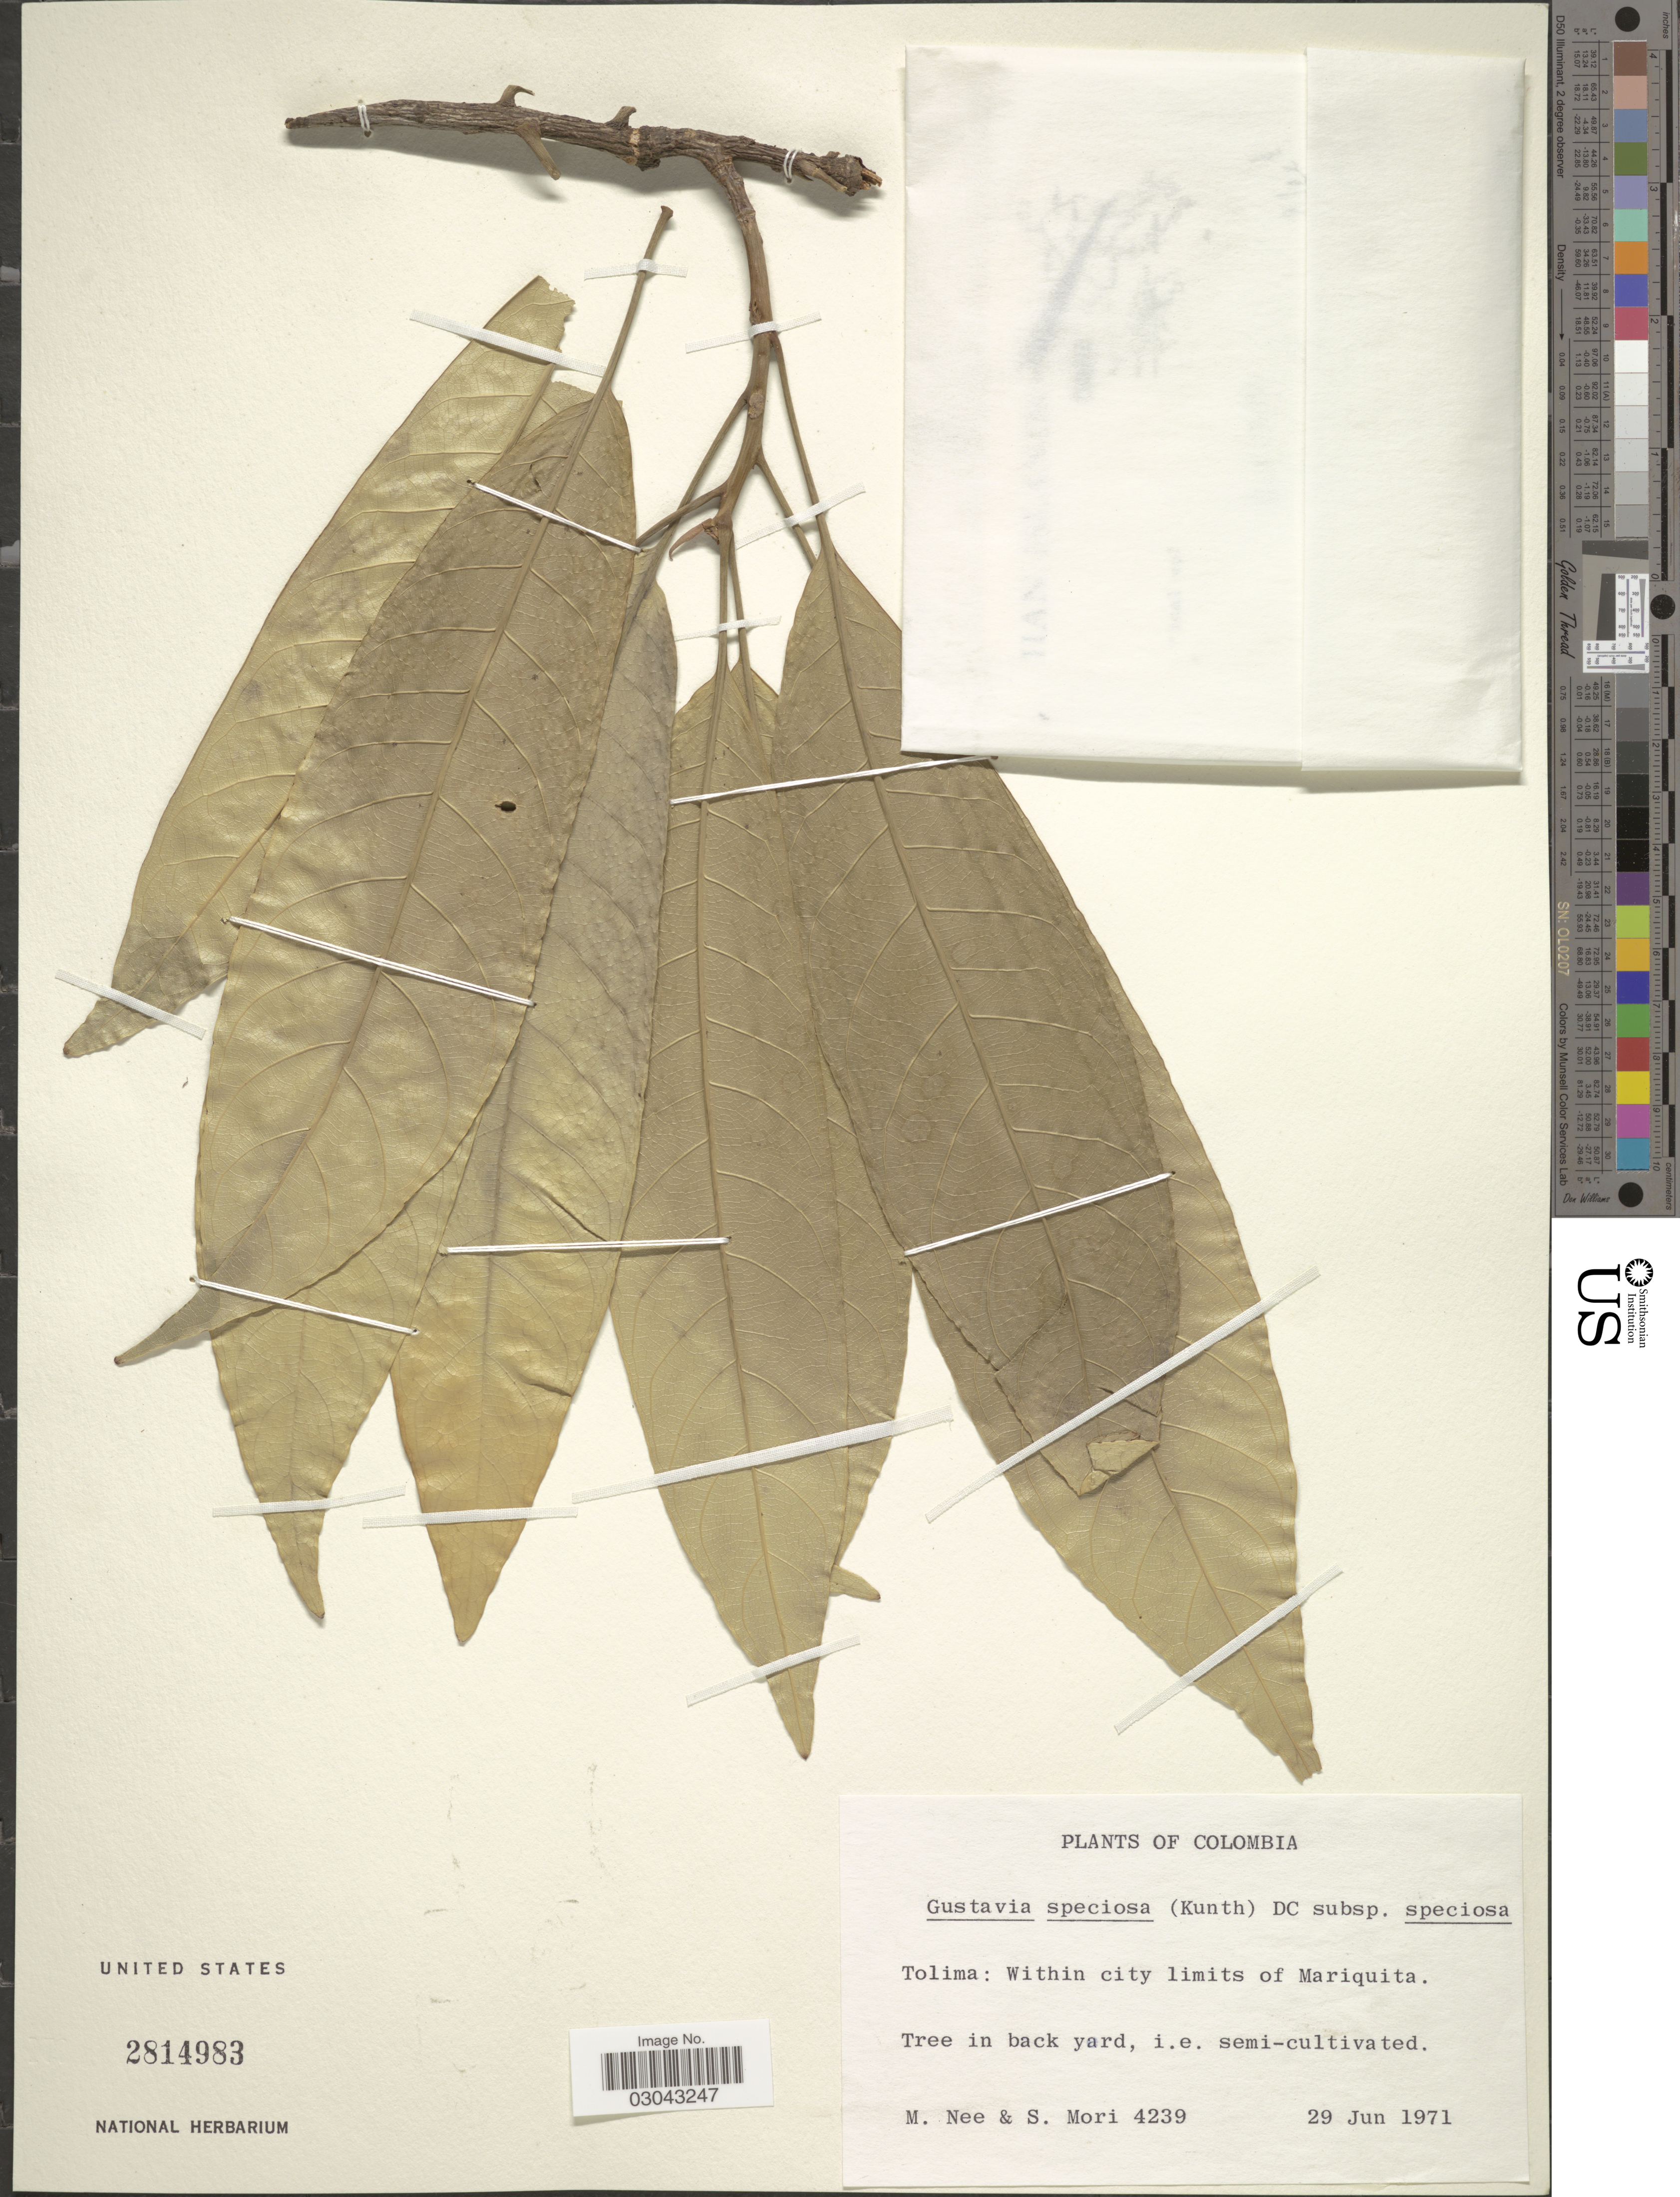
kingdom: Plantae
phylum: Tracheophyta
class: Magnoliopsida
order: Ericales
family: Lecythidaceae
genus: Gustavia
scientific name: Gustavia speciosa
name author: (Kunth) DC.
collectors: M. Nee & S. Mori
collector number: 4239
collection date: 1971-06-29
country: Colombia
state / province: Tolima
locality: Within city limits of Mariquita.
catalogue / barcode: US 2814983